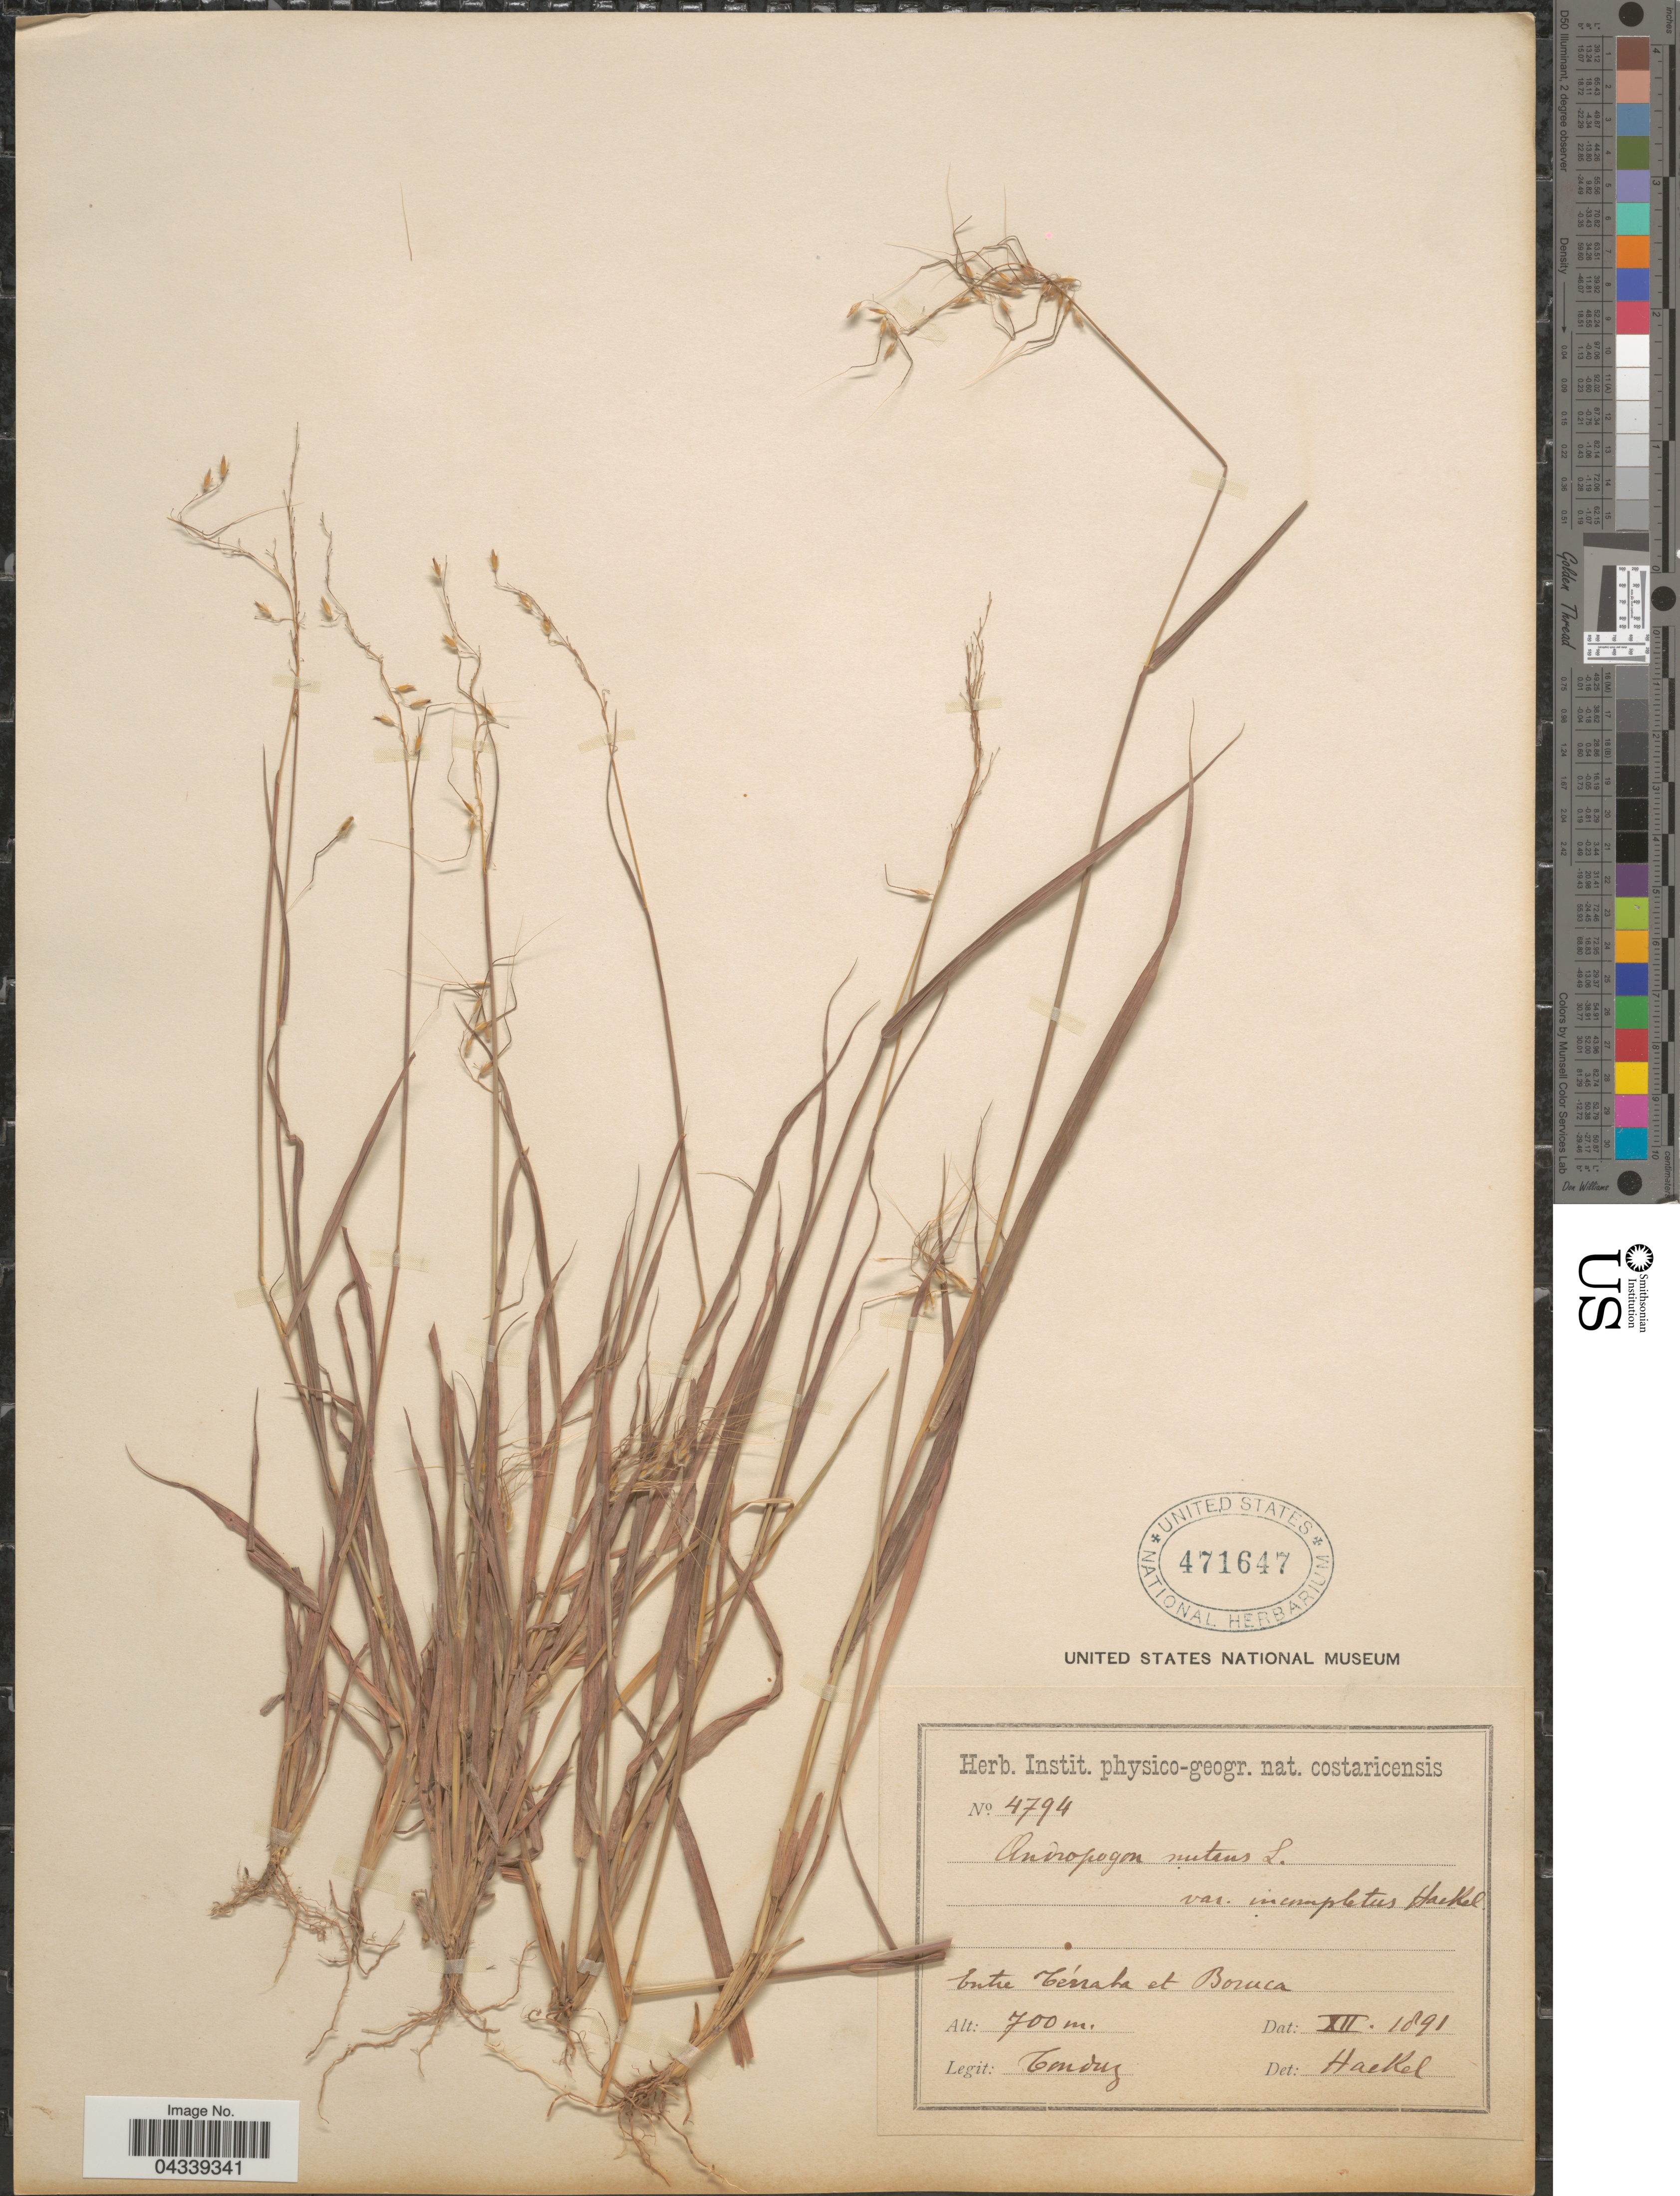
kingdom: Plantae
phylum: Tracheophyta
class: Liliopsida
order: Poales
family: Poaceae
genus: Sorghastrum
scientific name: Sorghastrum incompletum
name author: (J. Presl) Nash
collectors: Tonduz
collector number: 4794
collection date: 1891-12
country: Costa Rica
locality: Entre Térraba et Boruca.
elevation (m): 700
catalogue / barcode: US 471647